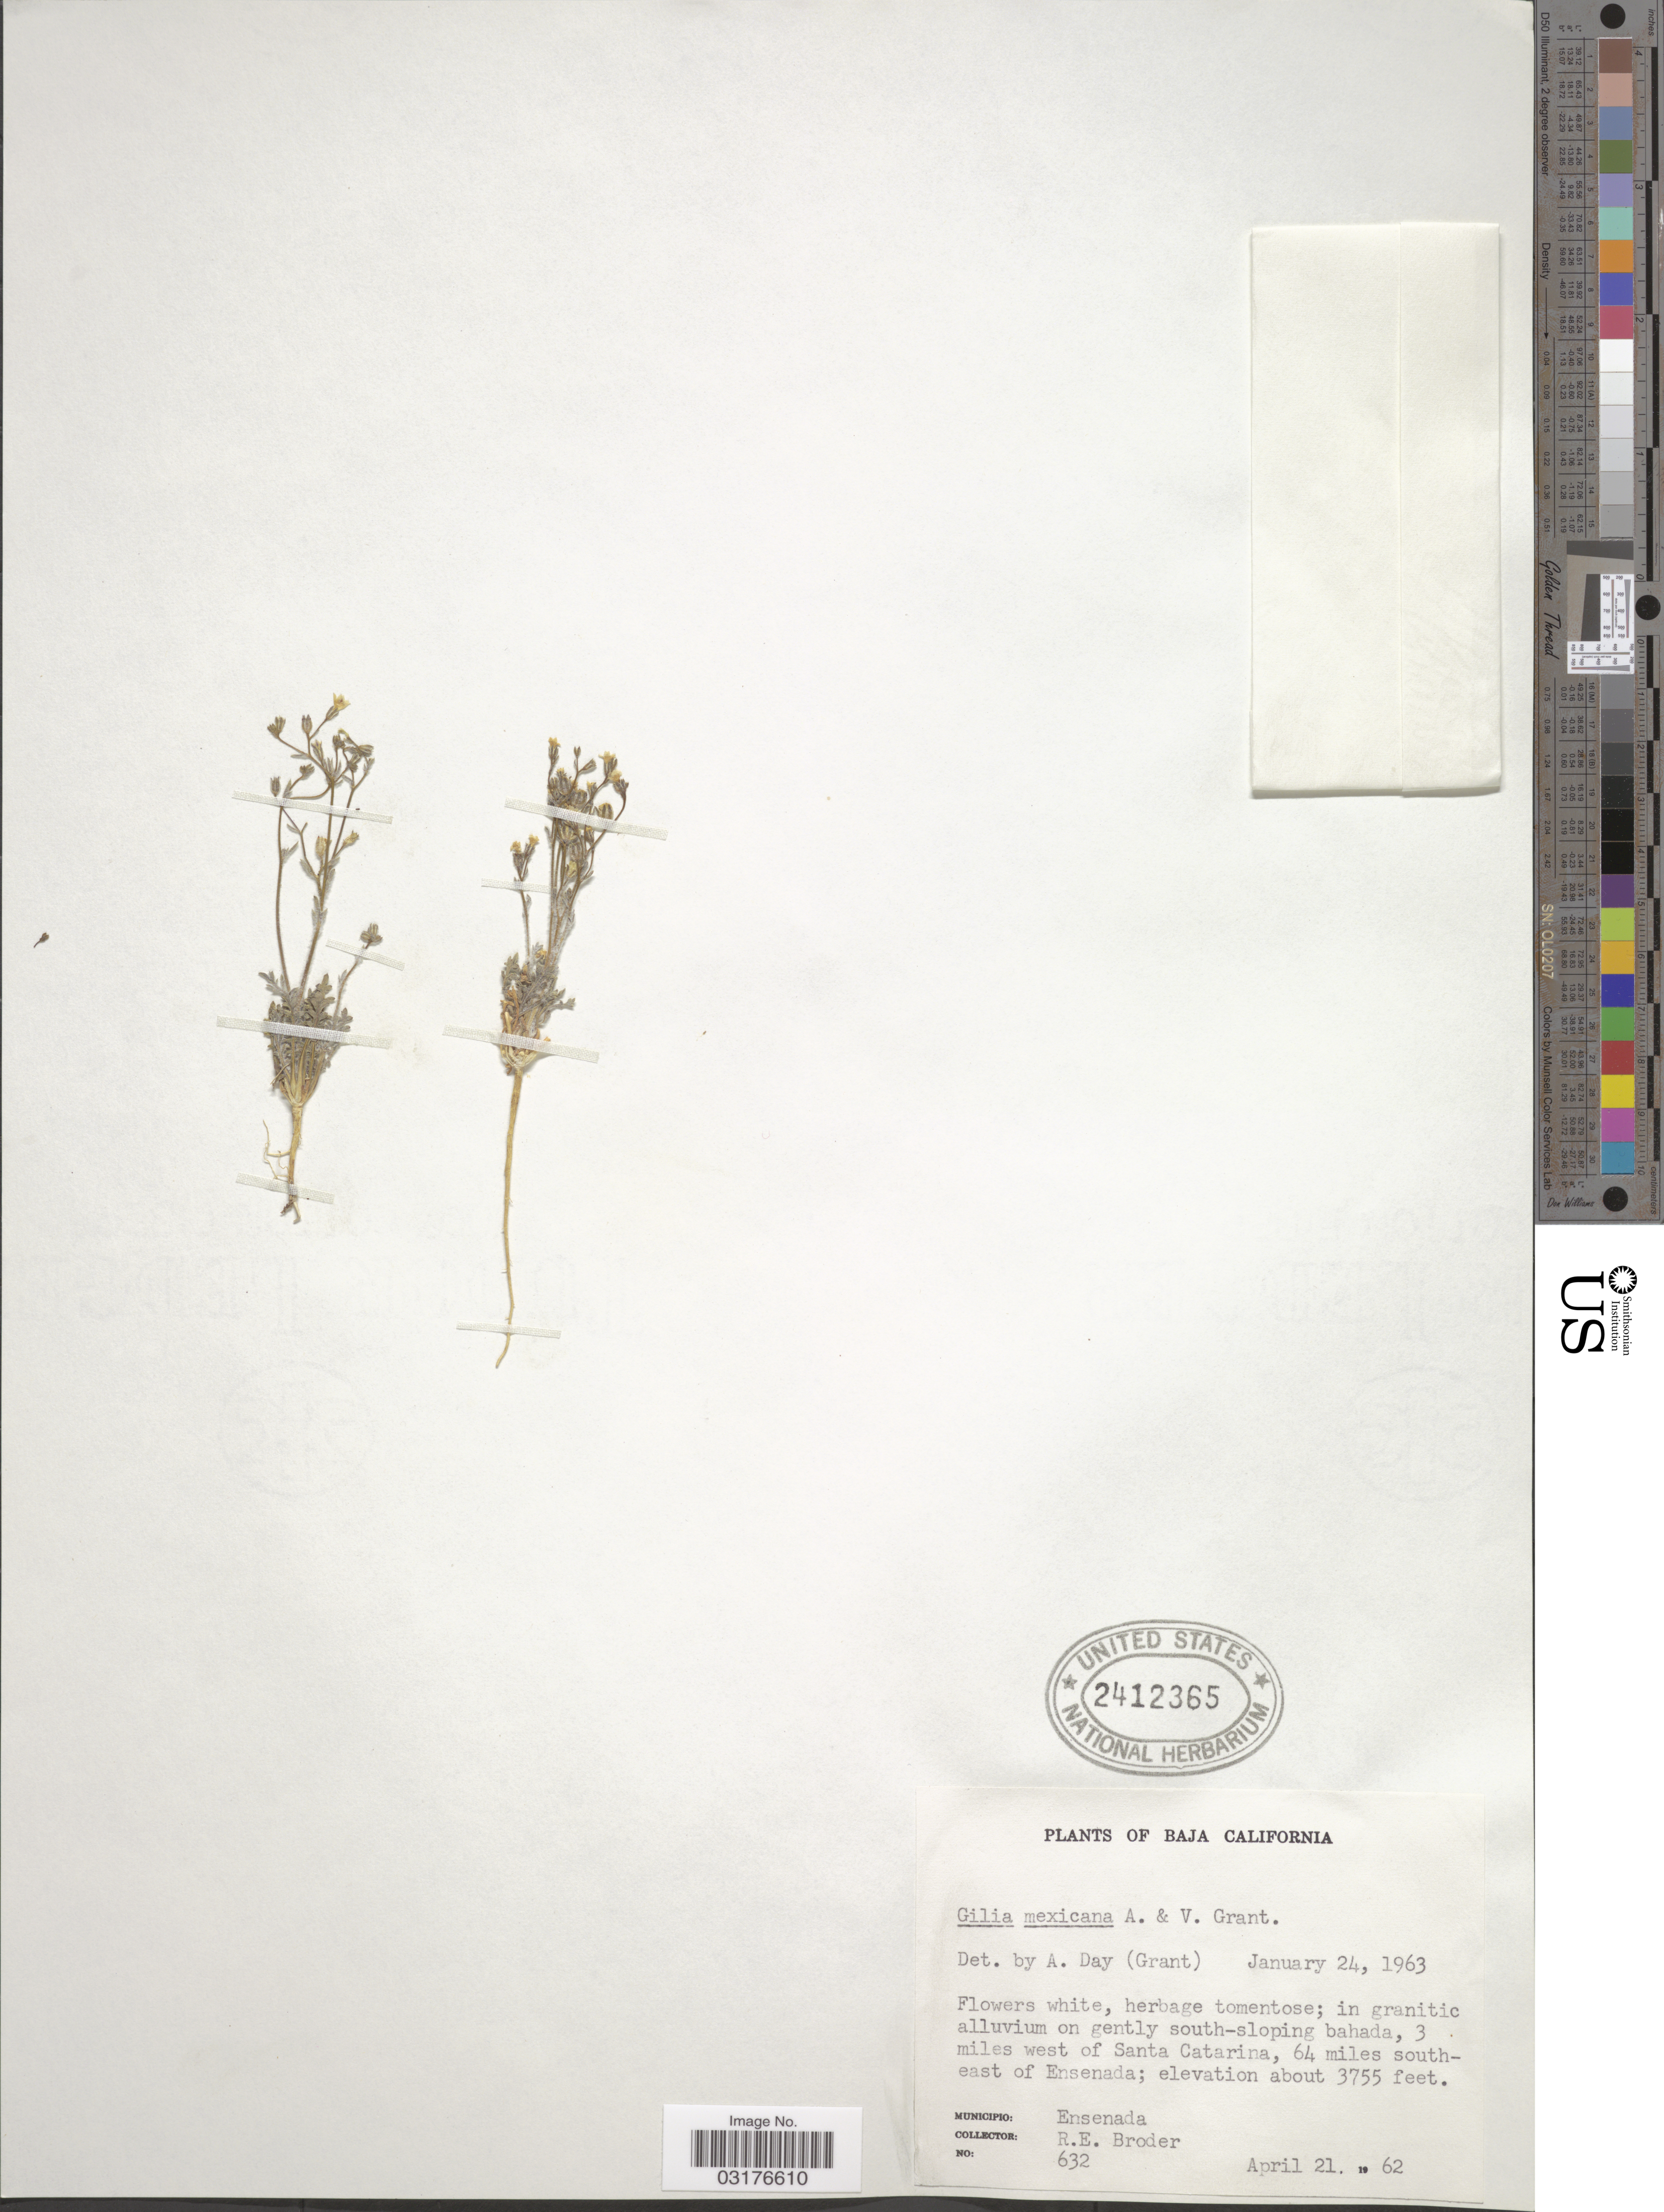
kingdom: Plantae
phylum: Tracheophyta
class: Magnoliopsida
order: Ericales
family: Polemoniaceae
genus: Gilia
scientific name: Gilia mexicana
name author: A.D. Grant & V.E. Grant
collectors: R. Broder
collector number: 632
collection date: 1962-04-21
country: Mexico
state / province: Baja California Norte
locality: On gently south-sloping bahada, 3 miles west of Santa Catarina, 64 miles southeast of Ensenada. Municipio: Ensenada.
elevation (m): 1145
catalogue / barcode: US 2412365